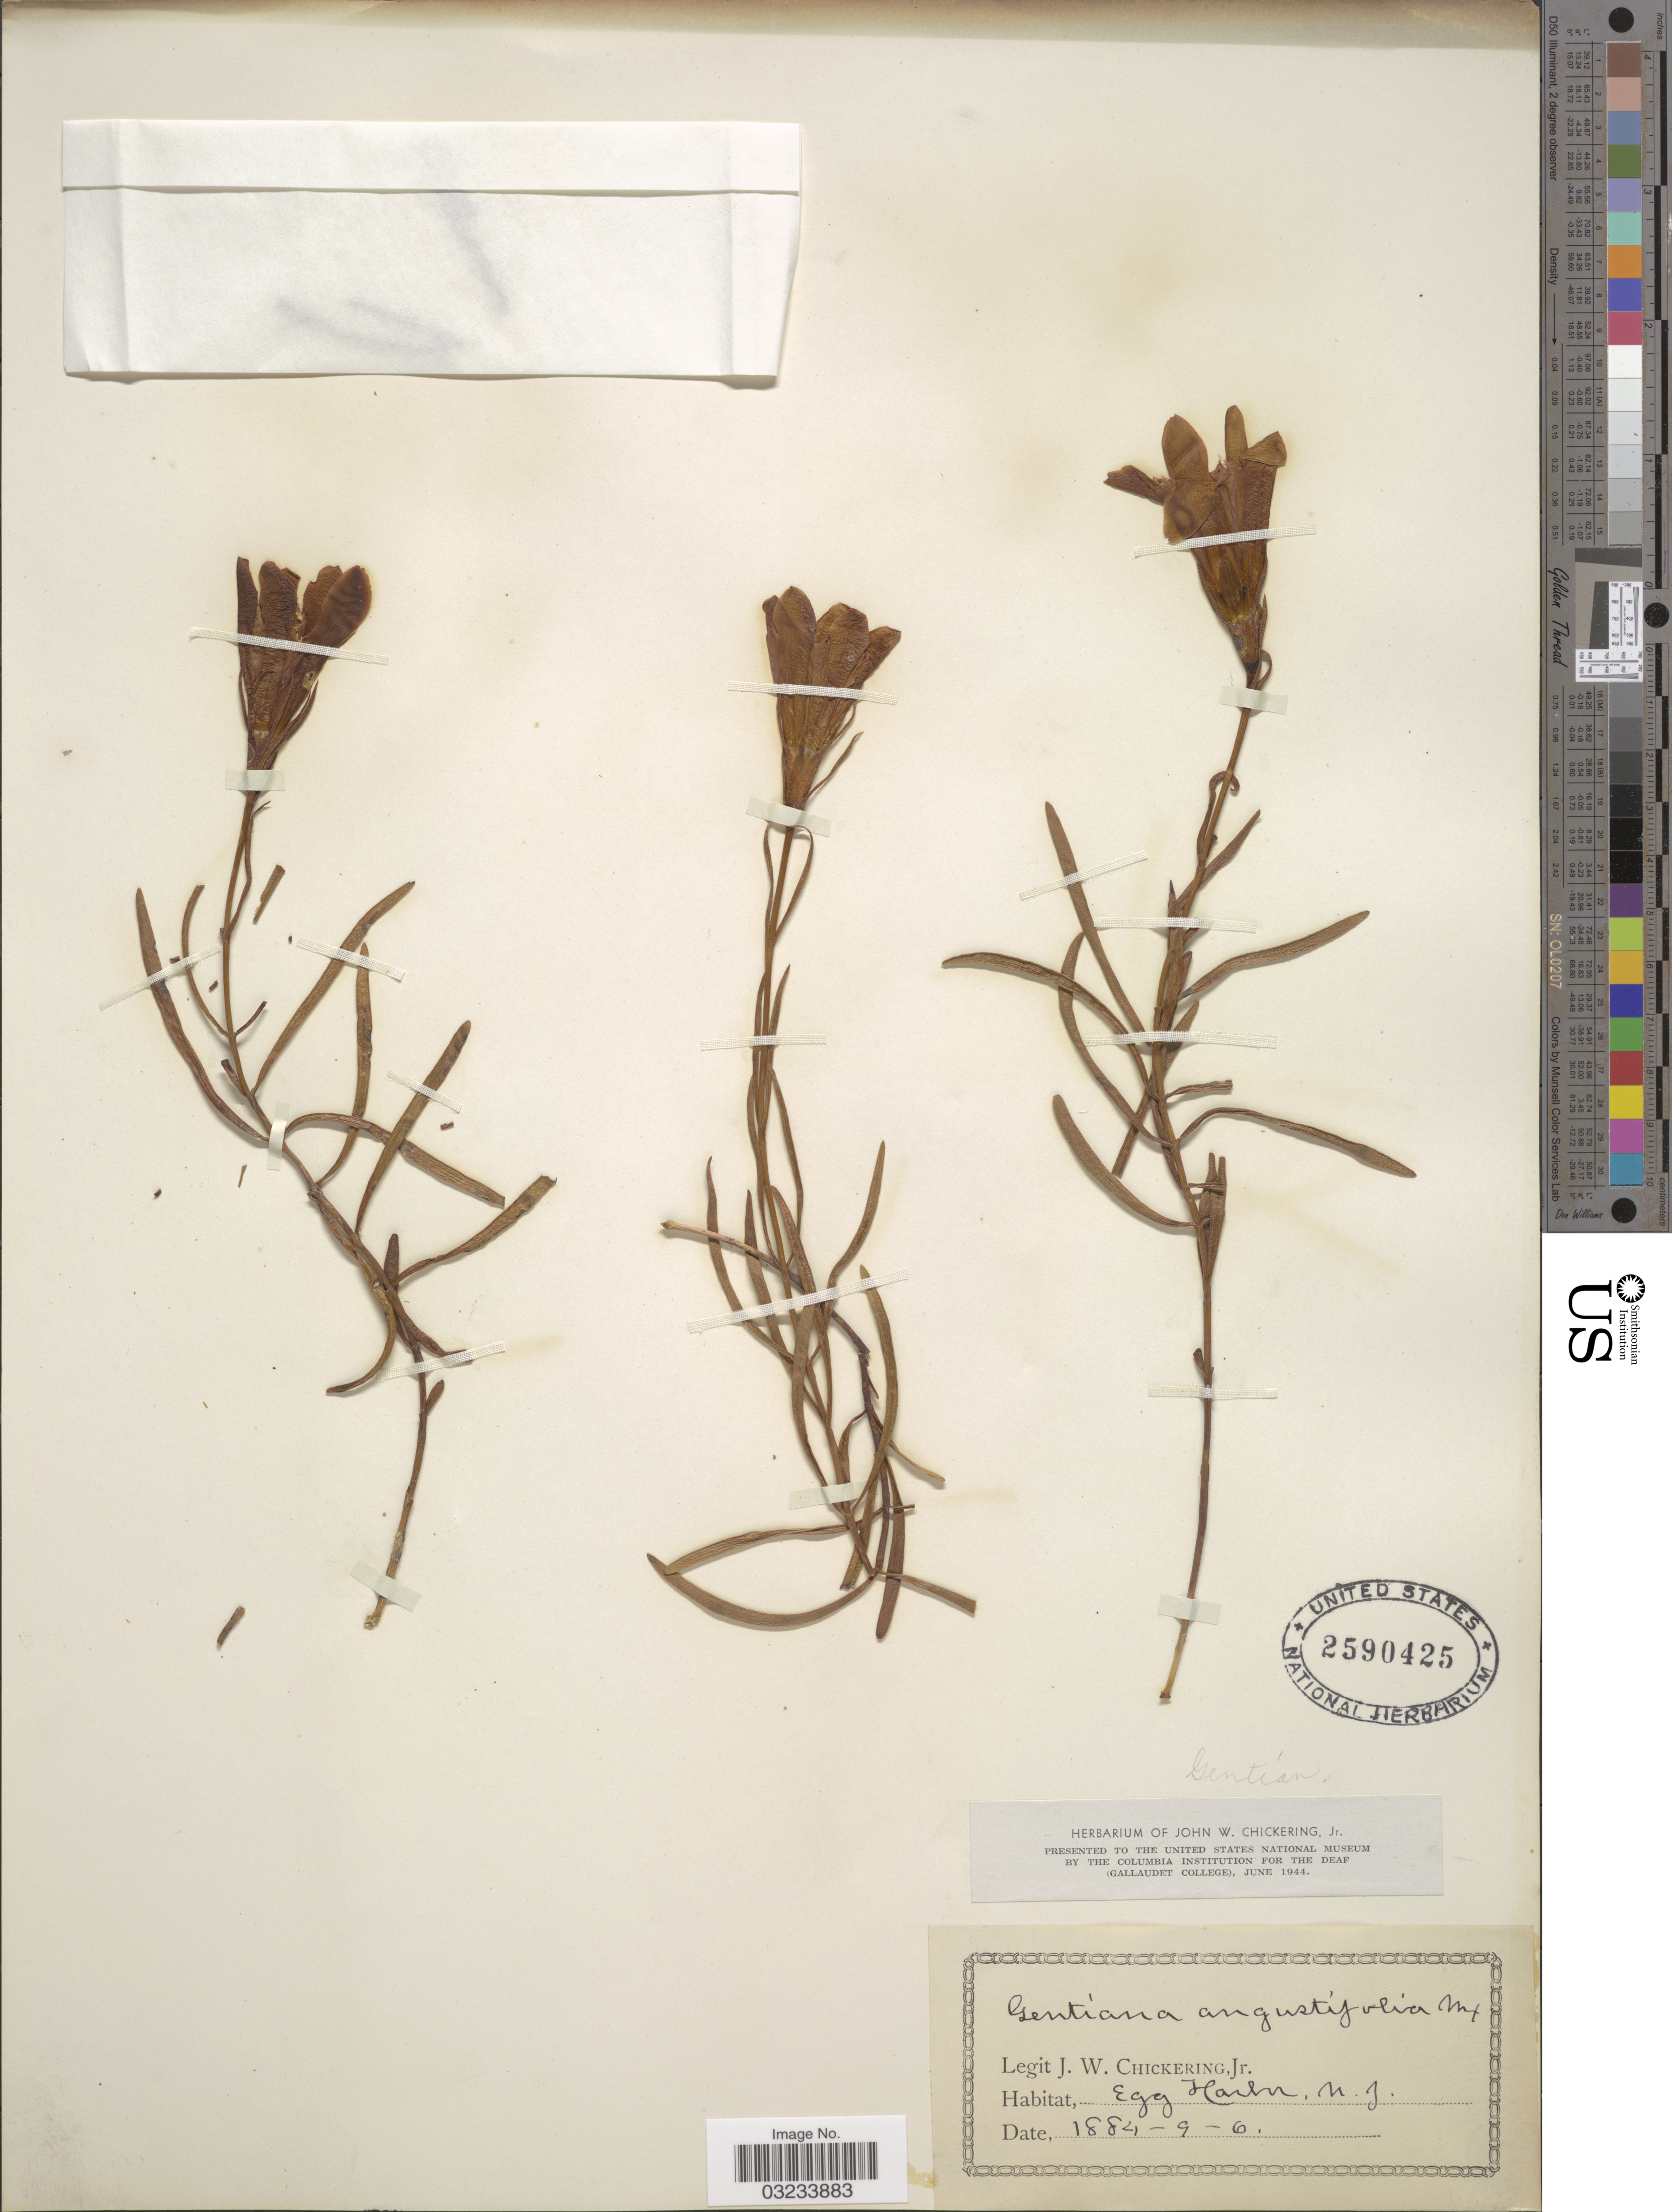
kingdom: Plantae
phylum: Tracheophyta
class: Magnoliopsida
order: Gentianales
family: Gentianaceae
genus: Gentiana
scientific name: Gentiana angustifolia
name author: Vill.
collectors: J. W. Chickering Jr.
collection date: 1884-06-09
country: United States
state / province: New Jersey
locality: Egg Harbor.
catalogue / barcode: US 2590425